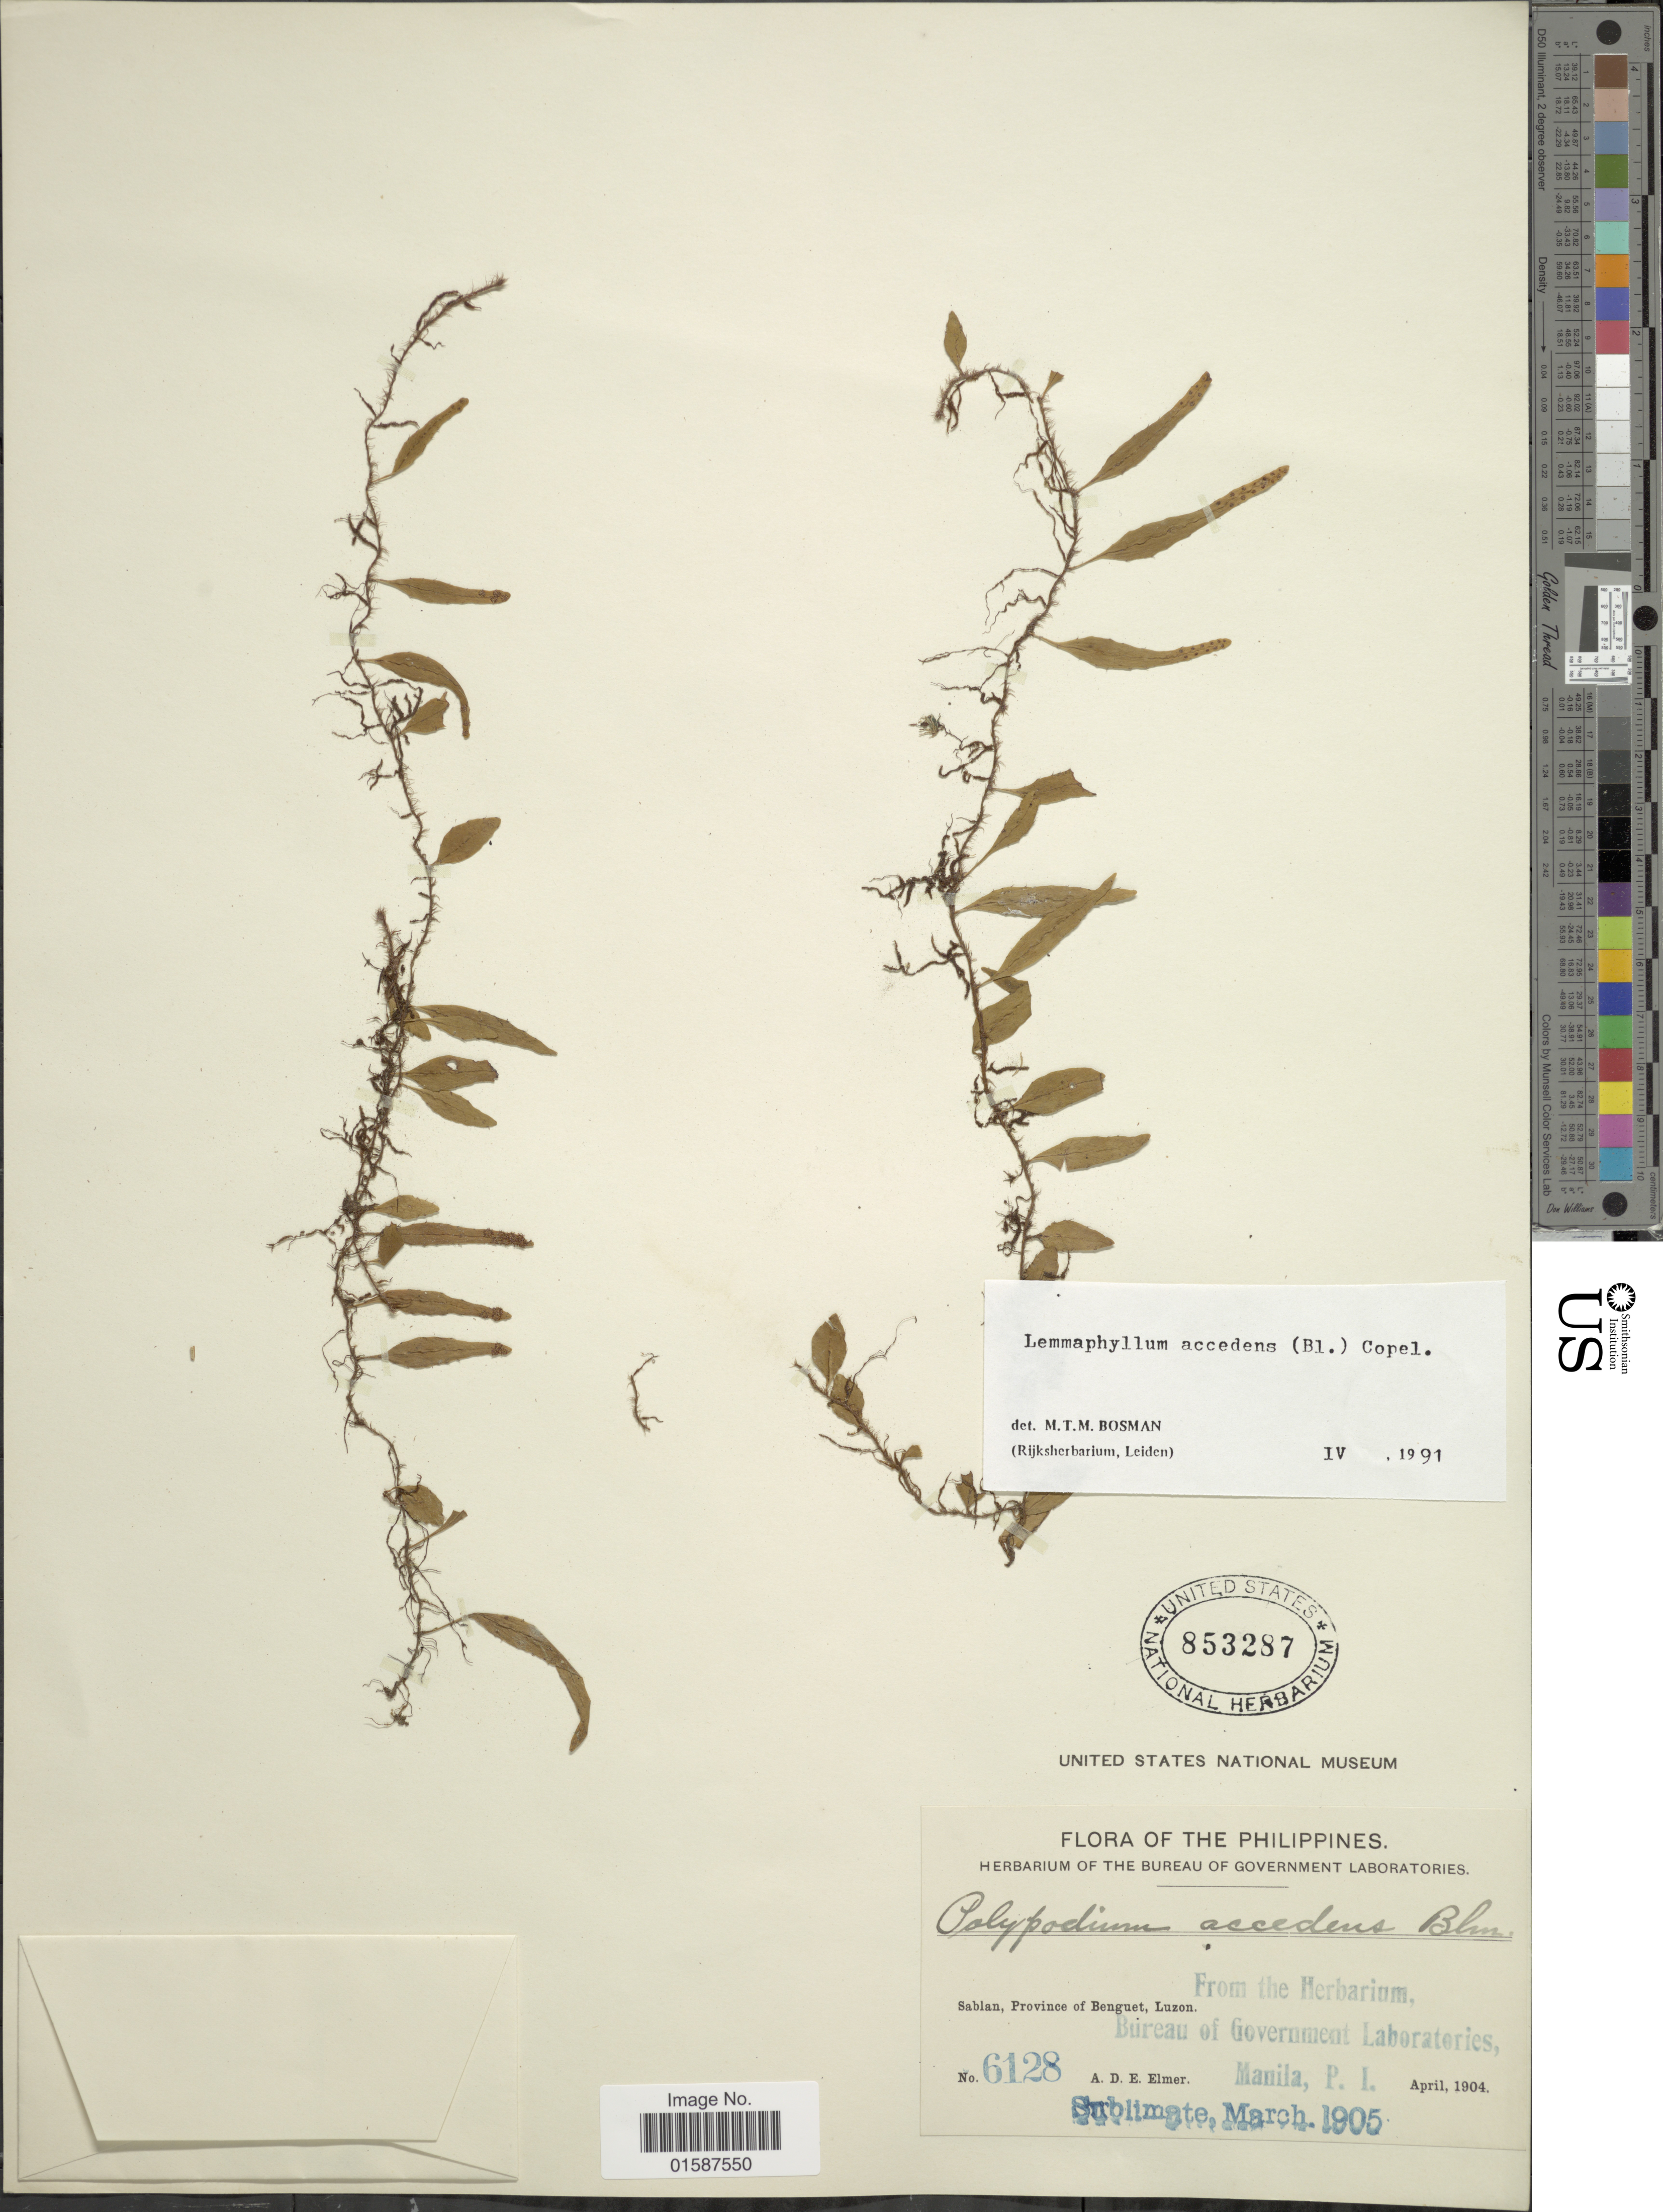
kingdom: Plantae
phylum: Tracheophyta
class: Polypodiopsida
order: Polypodiales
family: Polypodiaceae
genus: Lemmaphyllum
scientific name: Lemmaphyllum accedens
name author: (Blume) Donk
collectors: A. D. E. Elmer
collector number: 6128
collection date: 1904-04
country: Philippines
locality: Sablan, Province of Benguet, Luzon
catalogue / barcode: US 853287